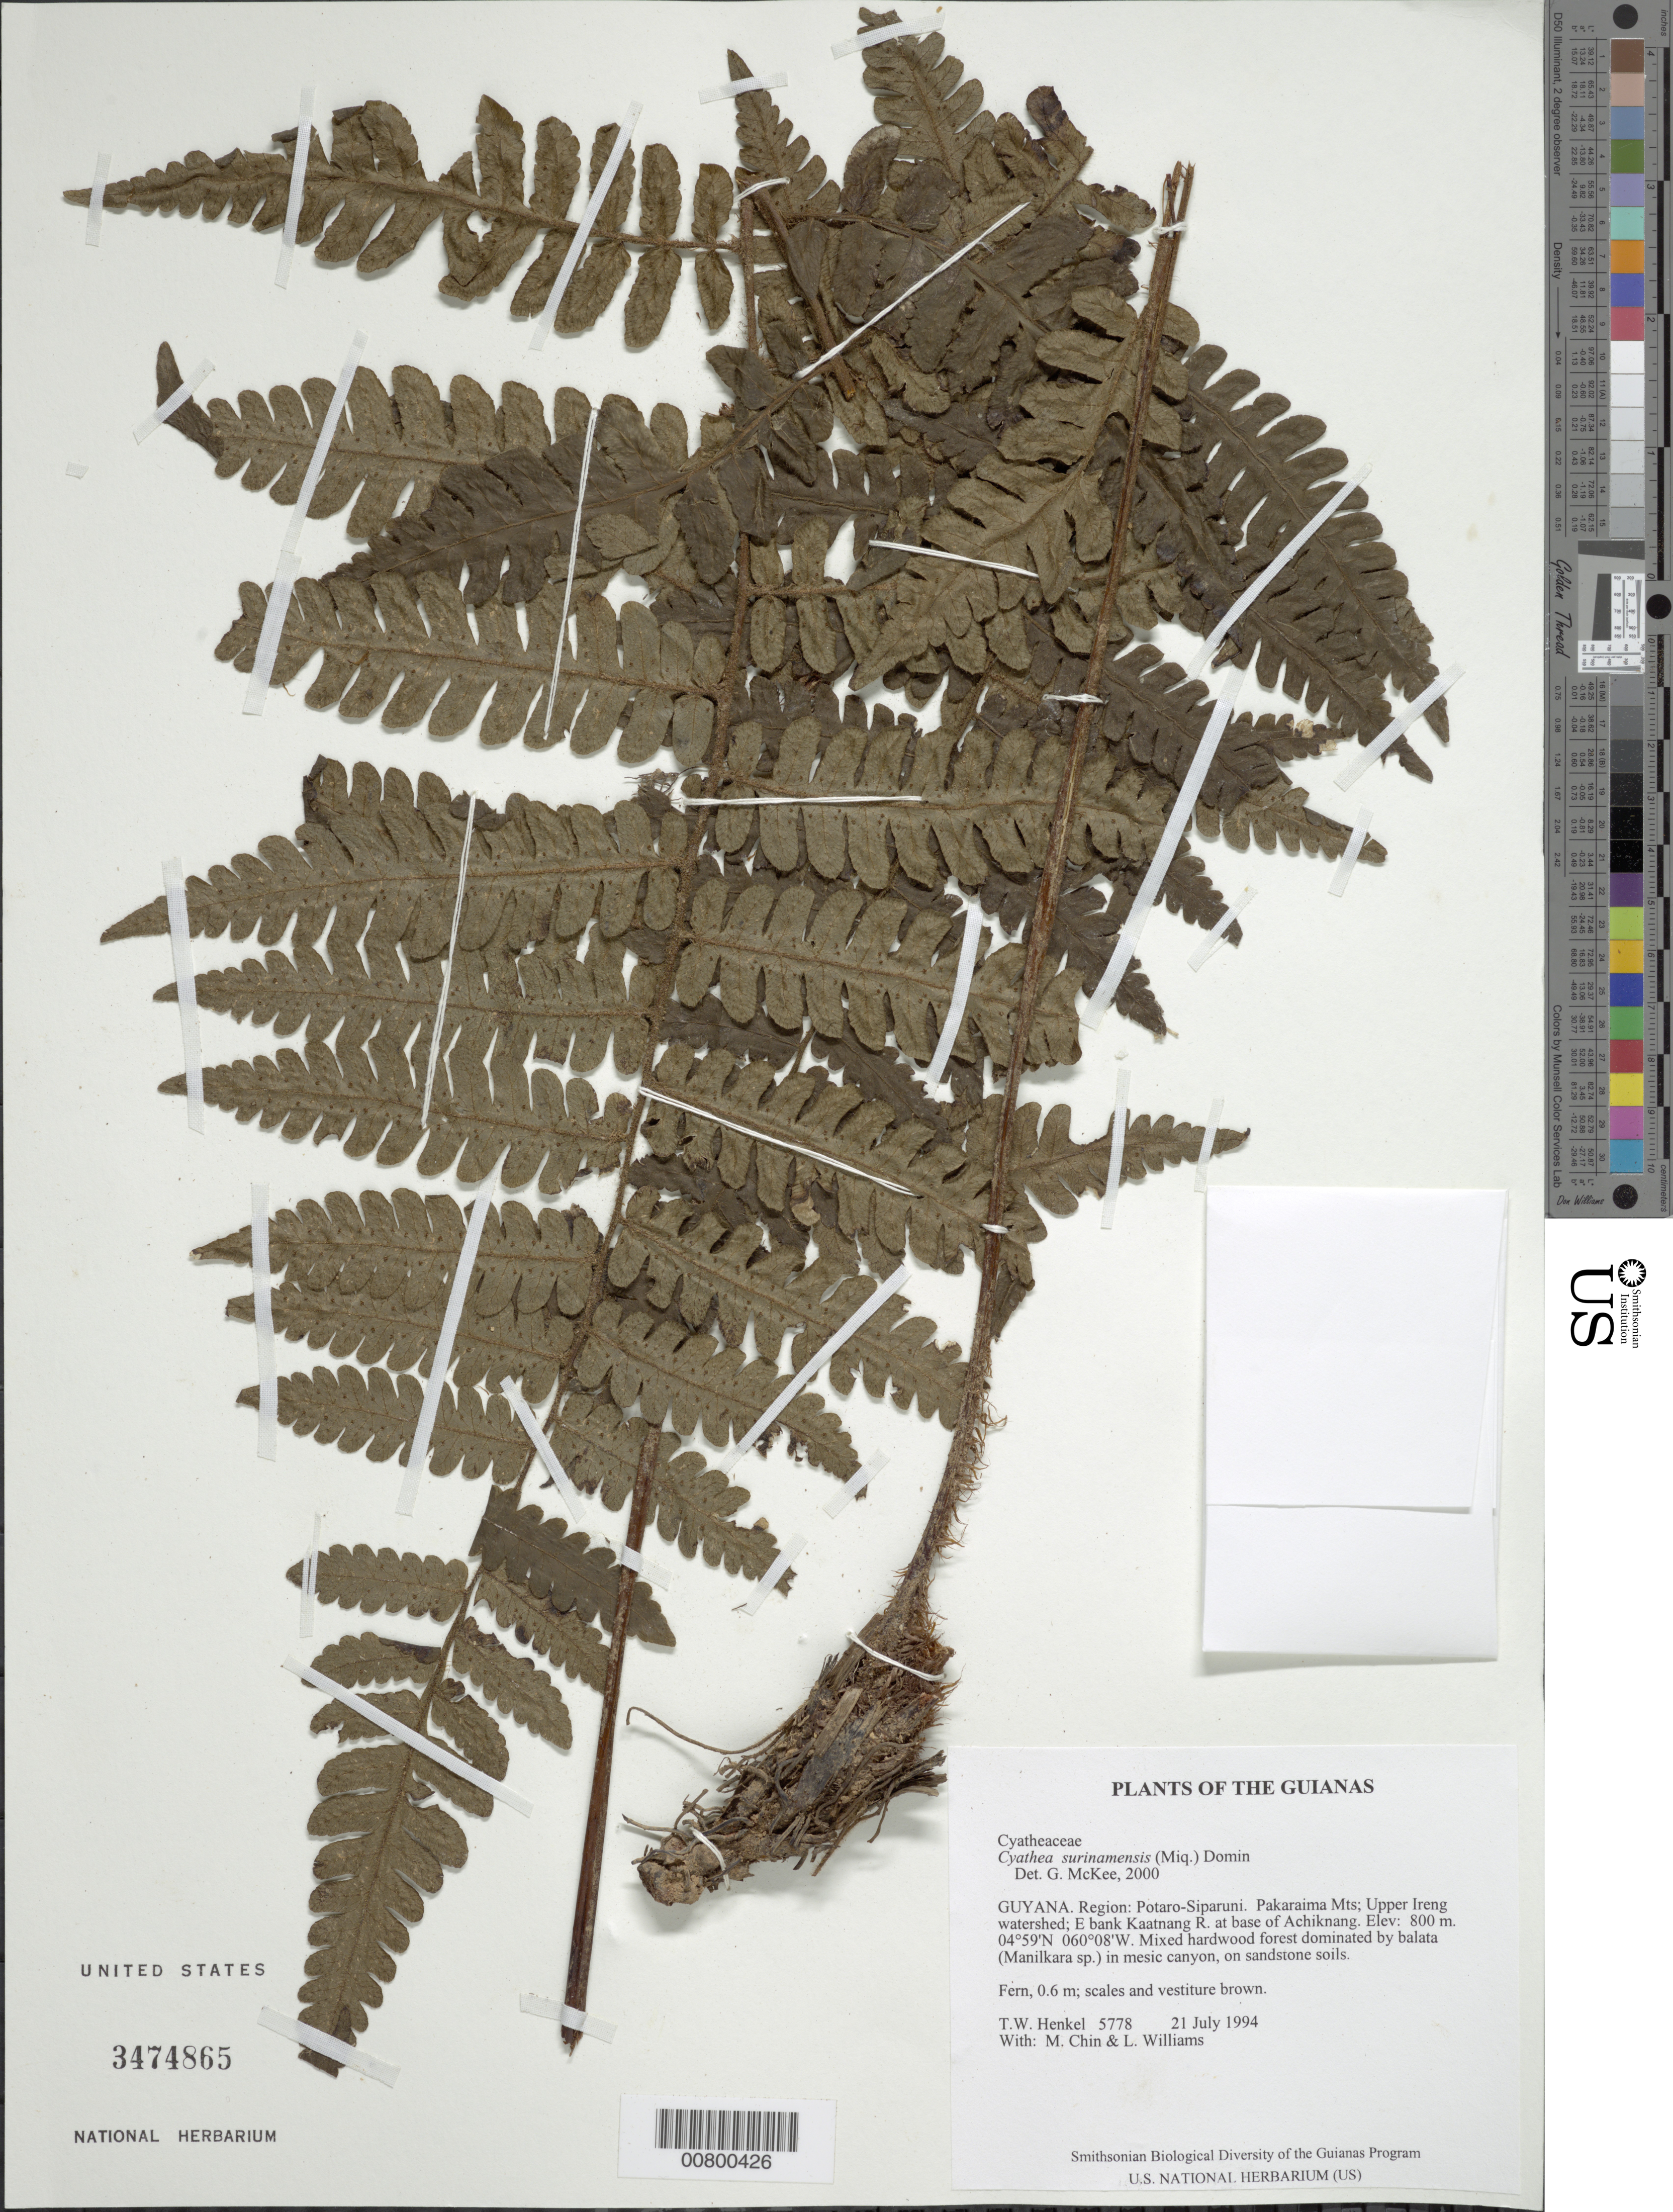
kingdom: Plantae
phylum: Tracheophyta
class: Polypodiopsida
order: Cyatheales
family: Cyatheaceae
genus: Cyathea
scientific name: Cyathea surinamensis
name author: (Miq.) Domin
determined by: McKee, G. S., (US), NMNH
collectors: T. Henkel, M. Chin & L. Williams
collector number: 5778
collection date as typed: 21 July 1994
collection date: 1994-07-21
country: Guyana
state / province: Potaro-Siparuni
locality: Pakaraima Mts; Upper Ireng watershed; E bank Kaatnang R. at base of Achiknang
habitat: Mixed hardwood forest dominated by balata (Manilkara sp.) in mesic canyon, on sandstone soils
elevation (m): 800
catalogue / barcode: US 3474865